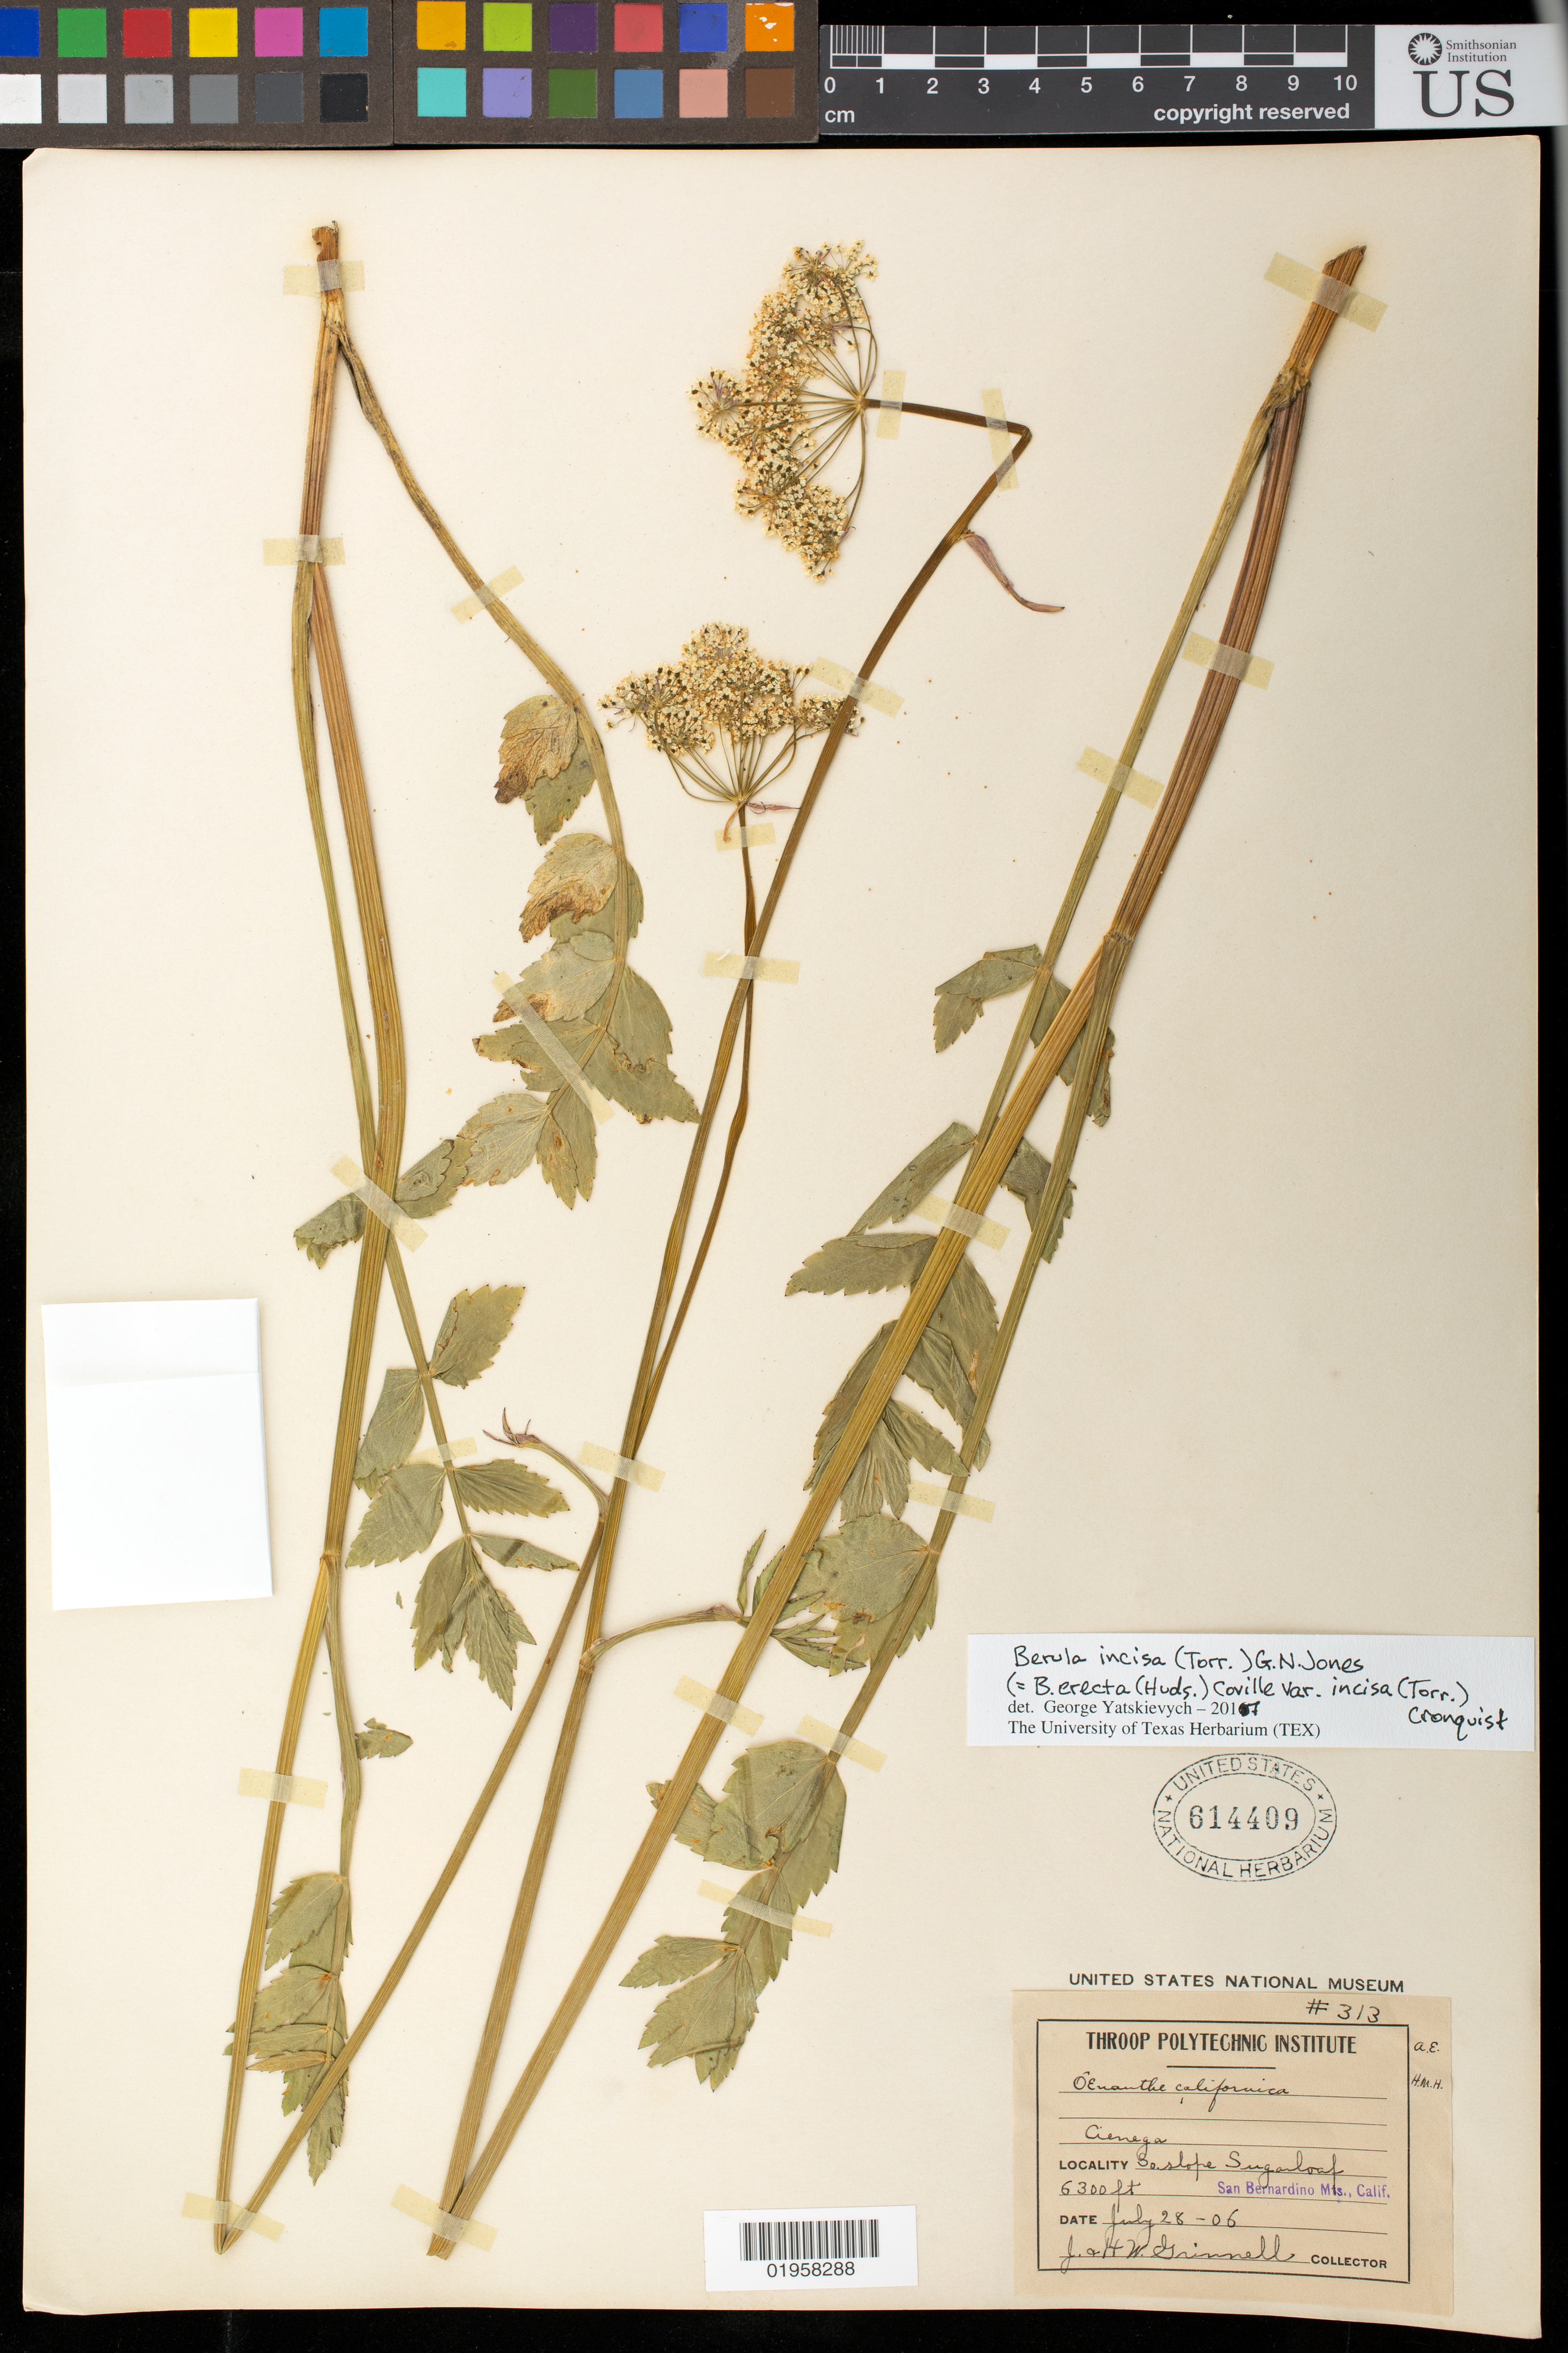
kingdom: Plantae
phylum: Tracheophyta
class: Magnoliopsida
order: Apiales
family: Apiaceae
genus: Berula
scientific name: Berula incisa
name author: (Torr.) G.N. Jones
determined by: Yatskievych, G. A.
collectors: J. Grinnell & H. Grinnell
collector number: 313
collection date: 1906-07-28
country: United States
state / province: California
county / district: San Bernardino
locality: Sugarloaf Mt., S slope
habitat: Cienega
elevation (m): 1920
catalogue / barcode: US 614409